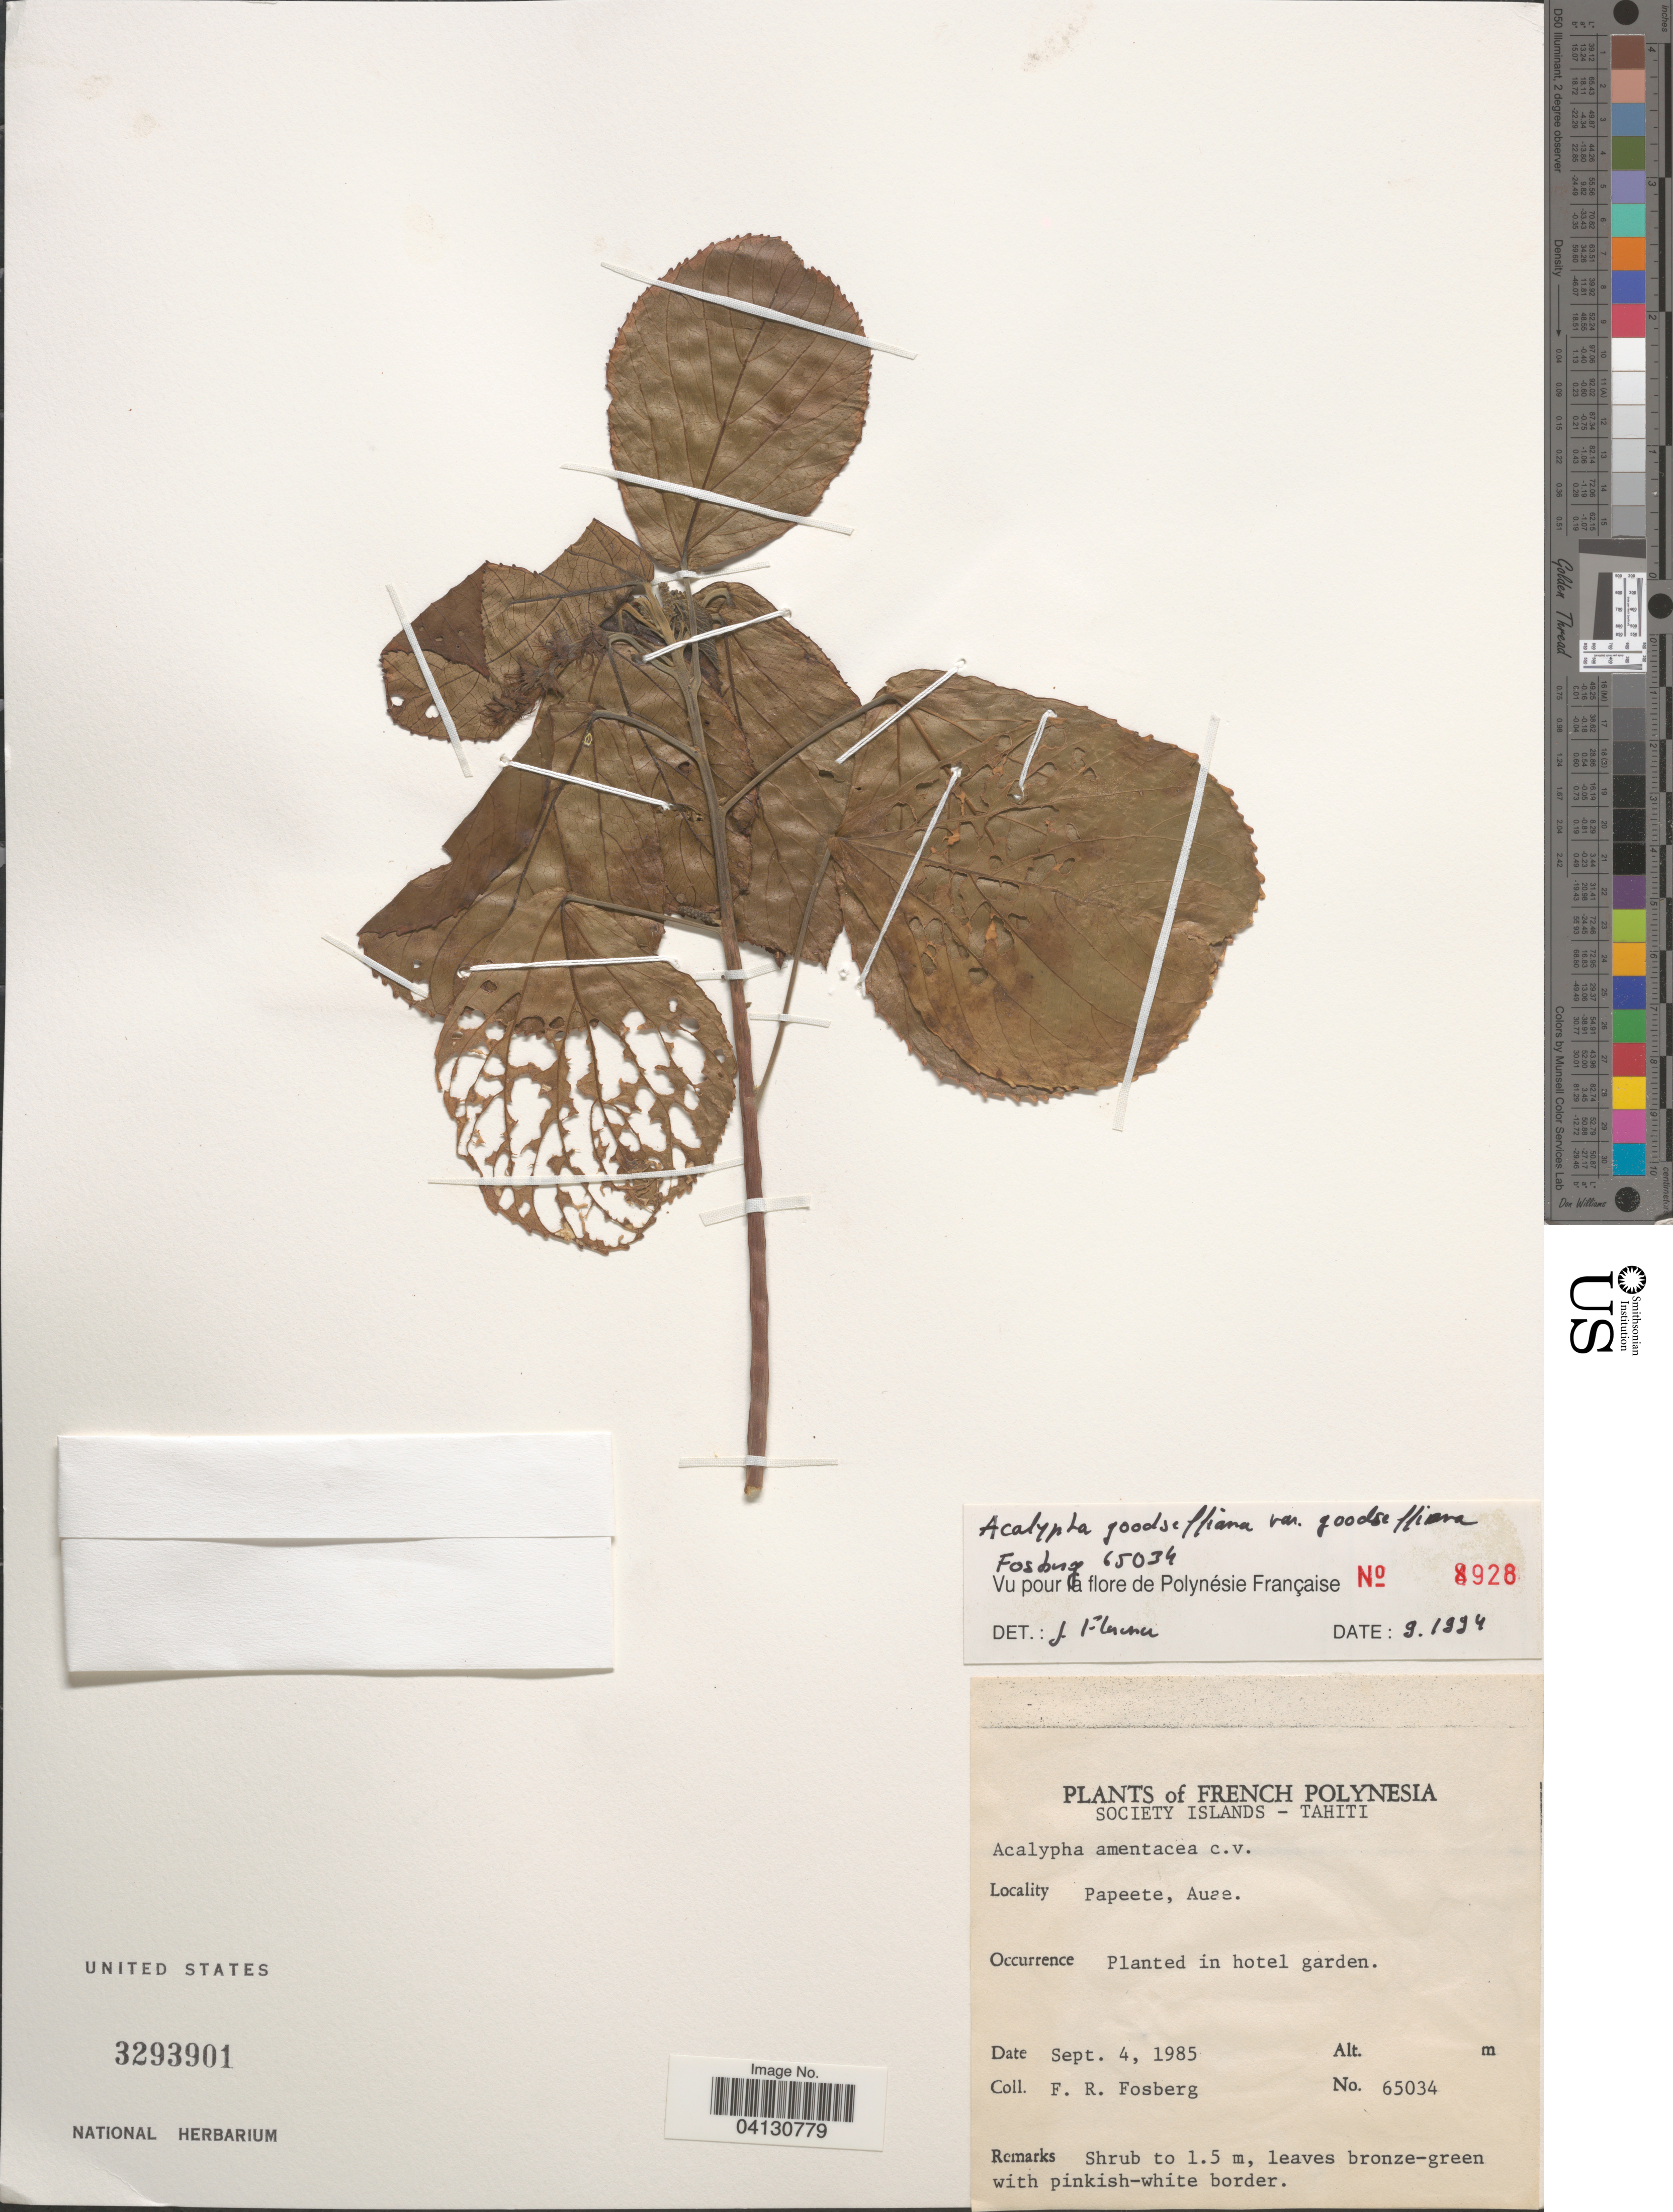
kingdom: Plantae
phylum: Tracheophyta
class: Magnoliopsida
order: Malpighiales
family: Euphorbiaceae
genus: Acalypha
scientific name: Acalypha godseffiana var. godseffiana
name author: Mast.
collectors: F. R. Fosberg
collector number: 65034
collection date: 1985-09-04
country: French Polynesia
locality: Society Islands - Tahiti. Papeete, Auae. Planted in hotel garden.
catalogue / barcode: US 3293901